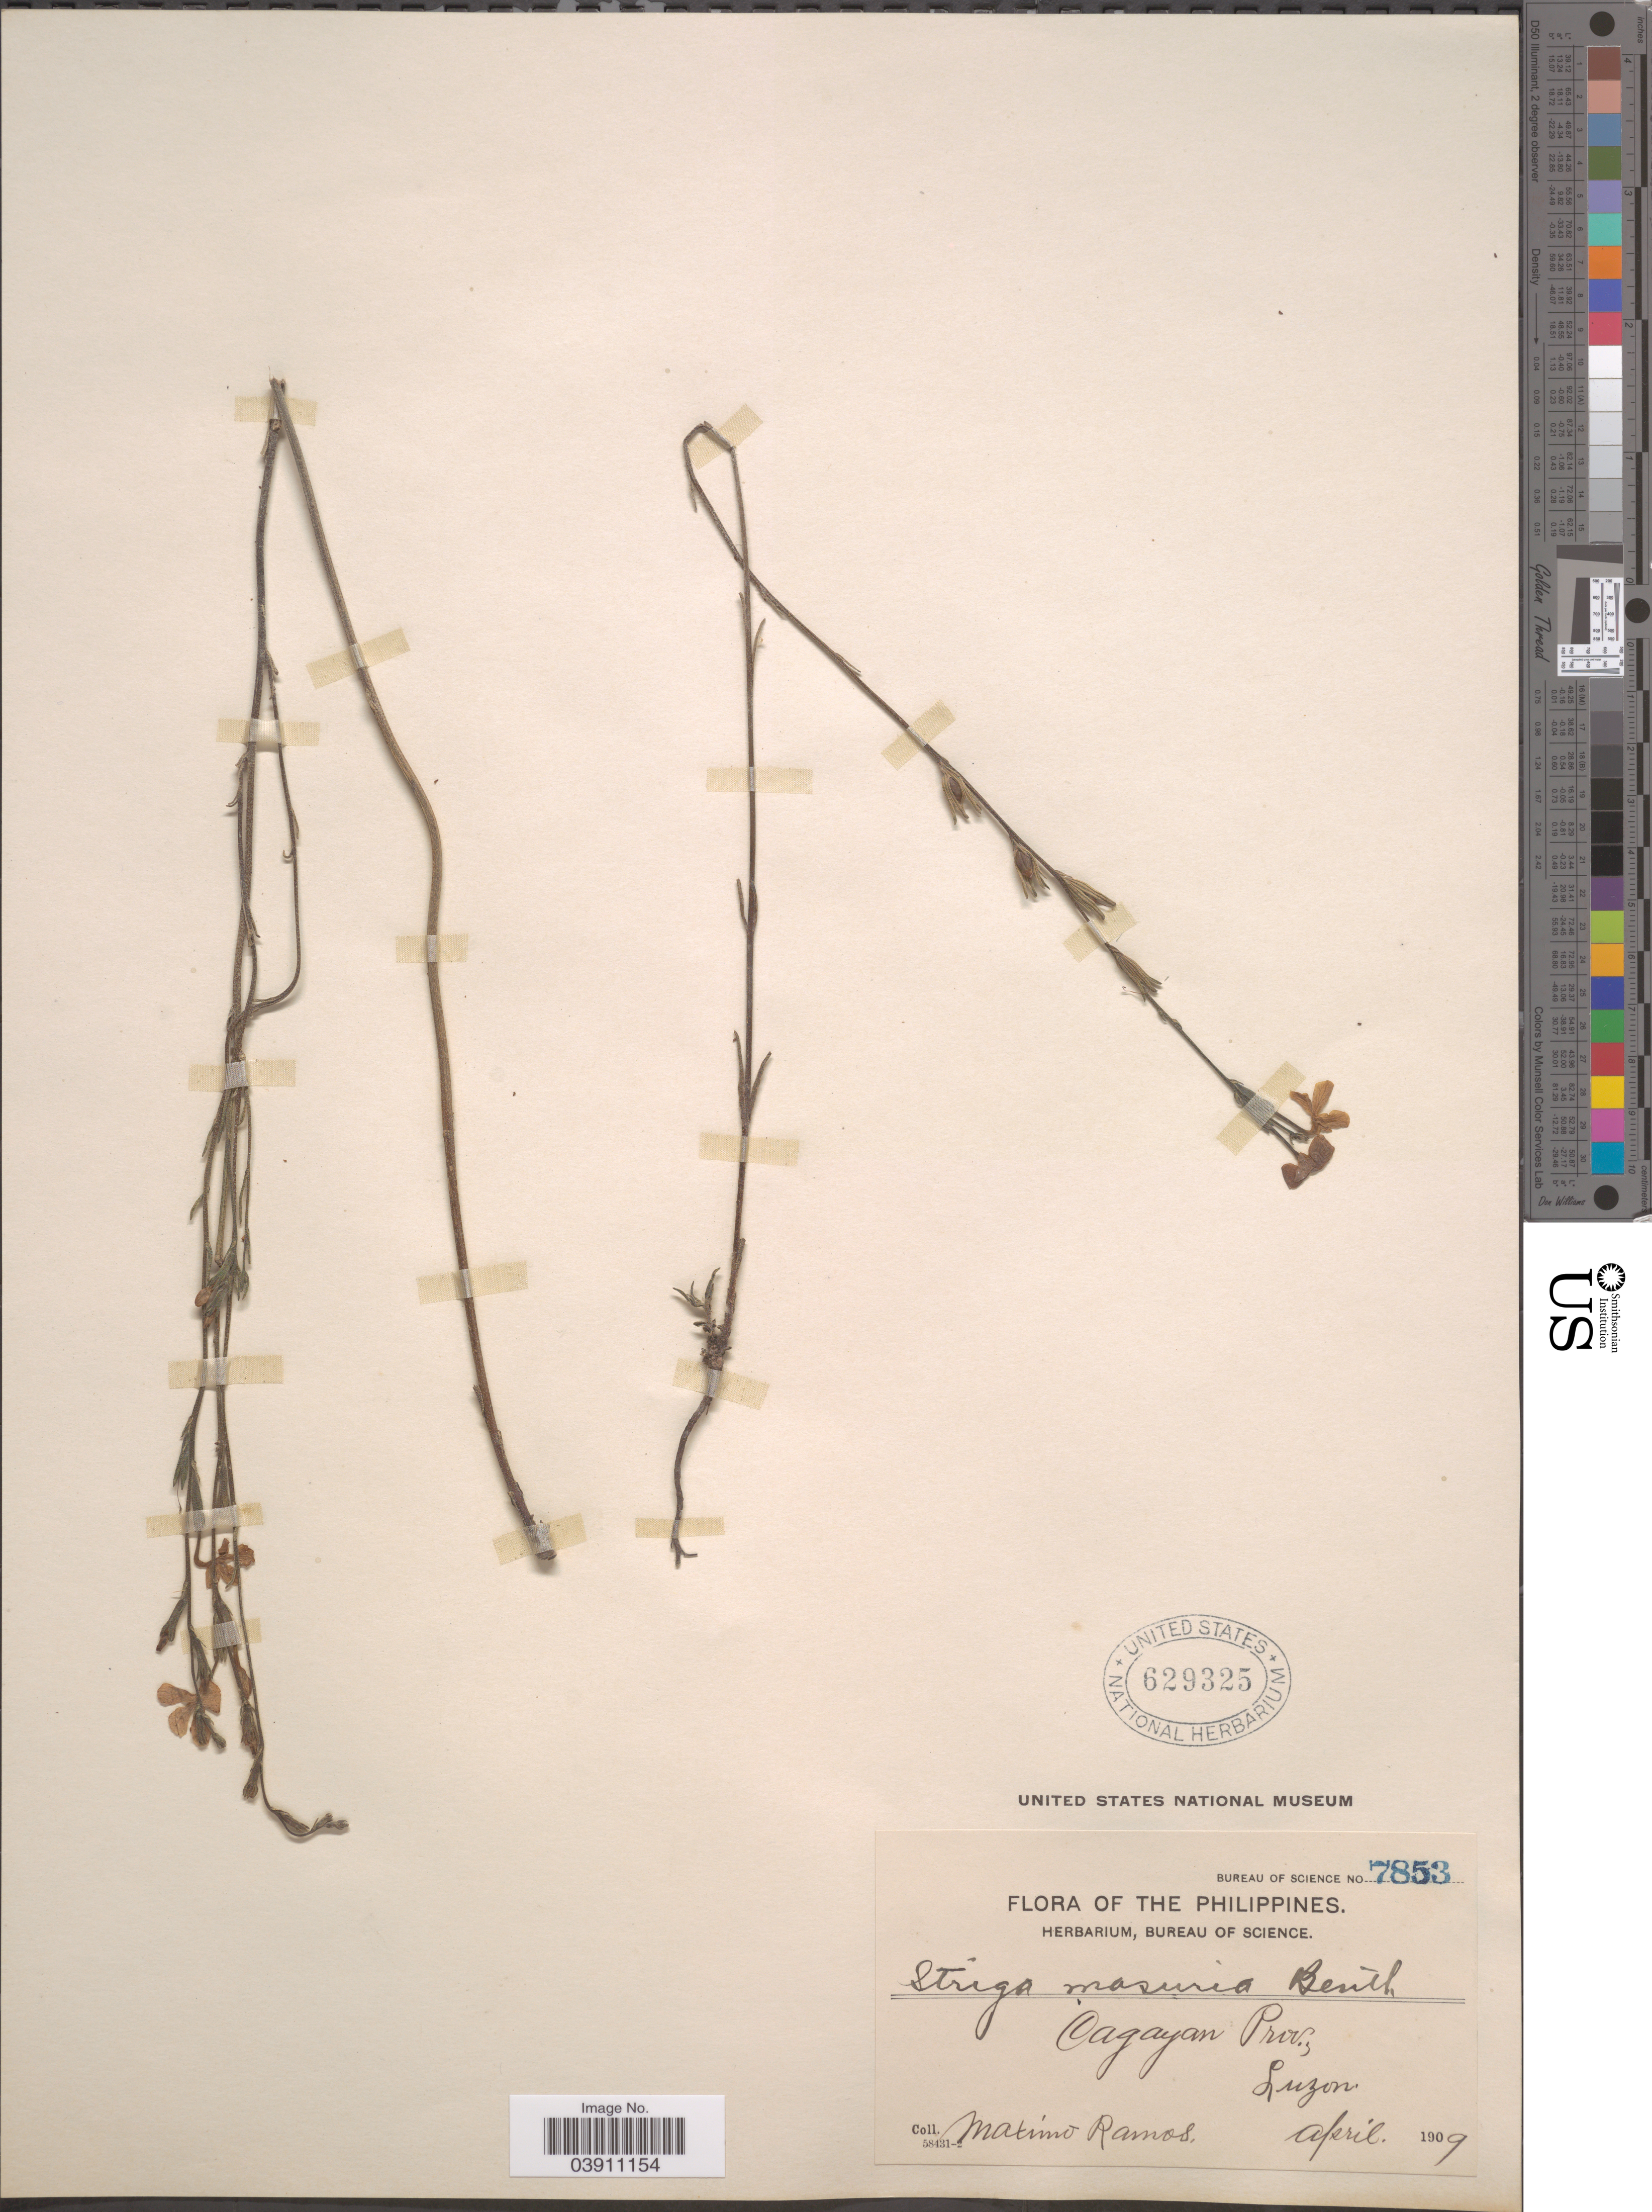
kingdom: Plantae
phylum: Tracheophyta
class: Magnoliopsida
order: Lamiales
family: Orobanchaceae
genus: Striga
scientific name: Striga masuria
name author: (Buch.-Ham. ex Benth.) Benth.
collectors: M. Ramos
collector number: Bureau of Science 7853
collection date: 1909-04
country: Philippines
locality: Cagayan Prov., Luzon.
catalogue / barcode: US 629325